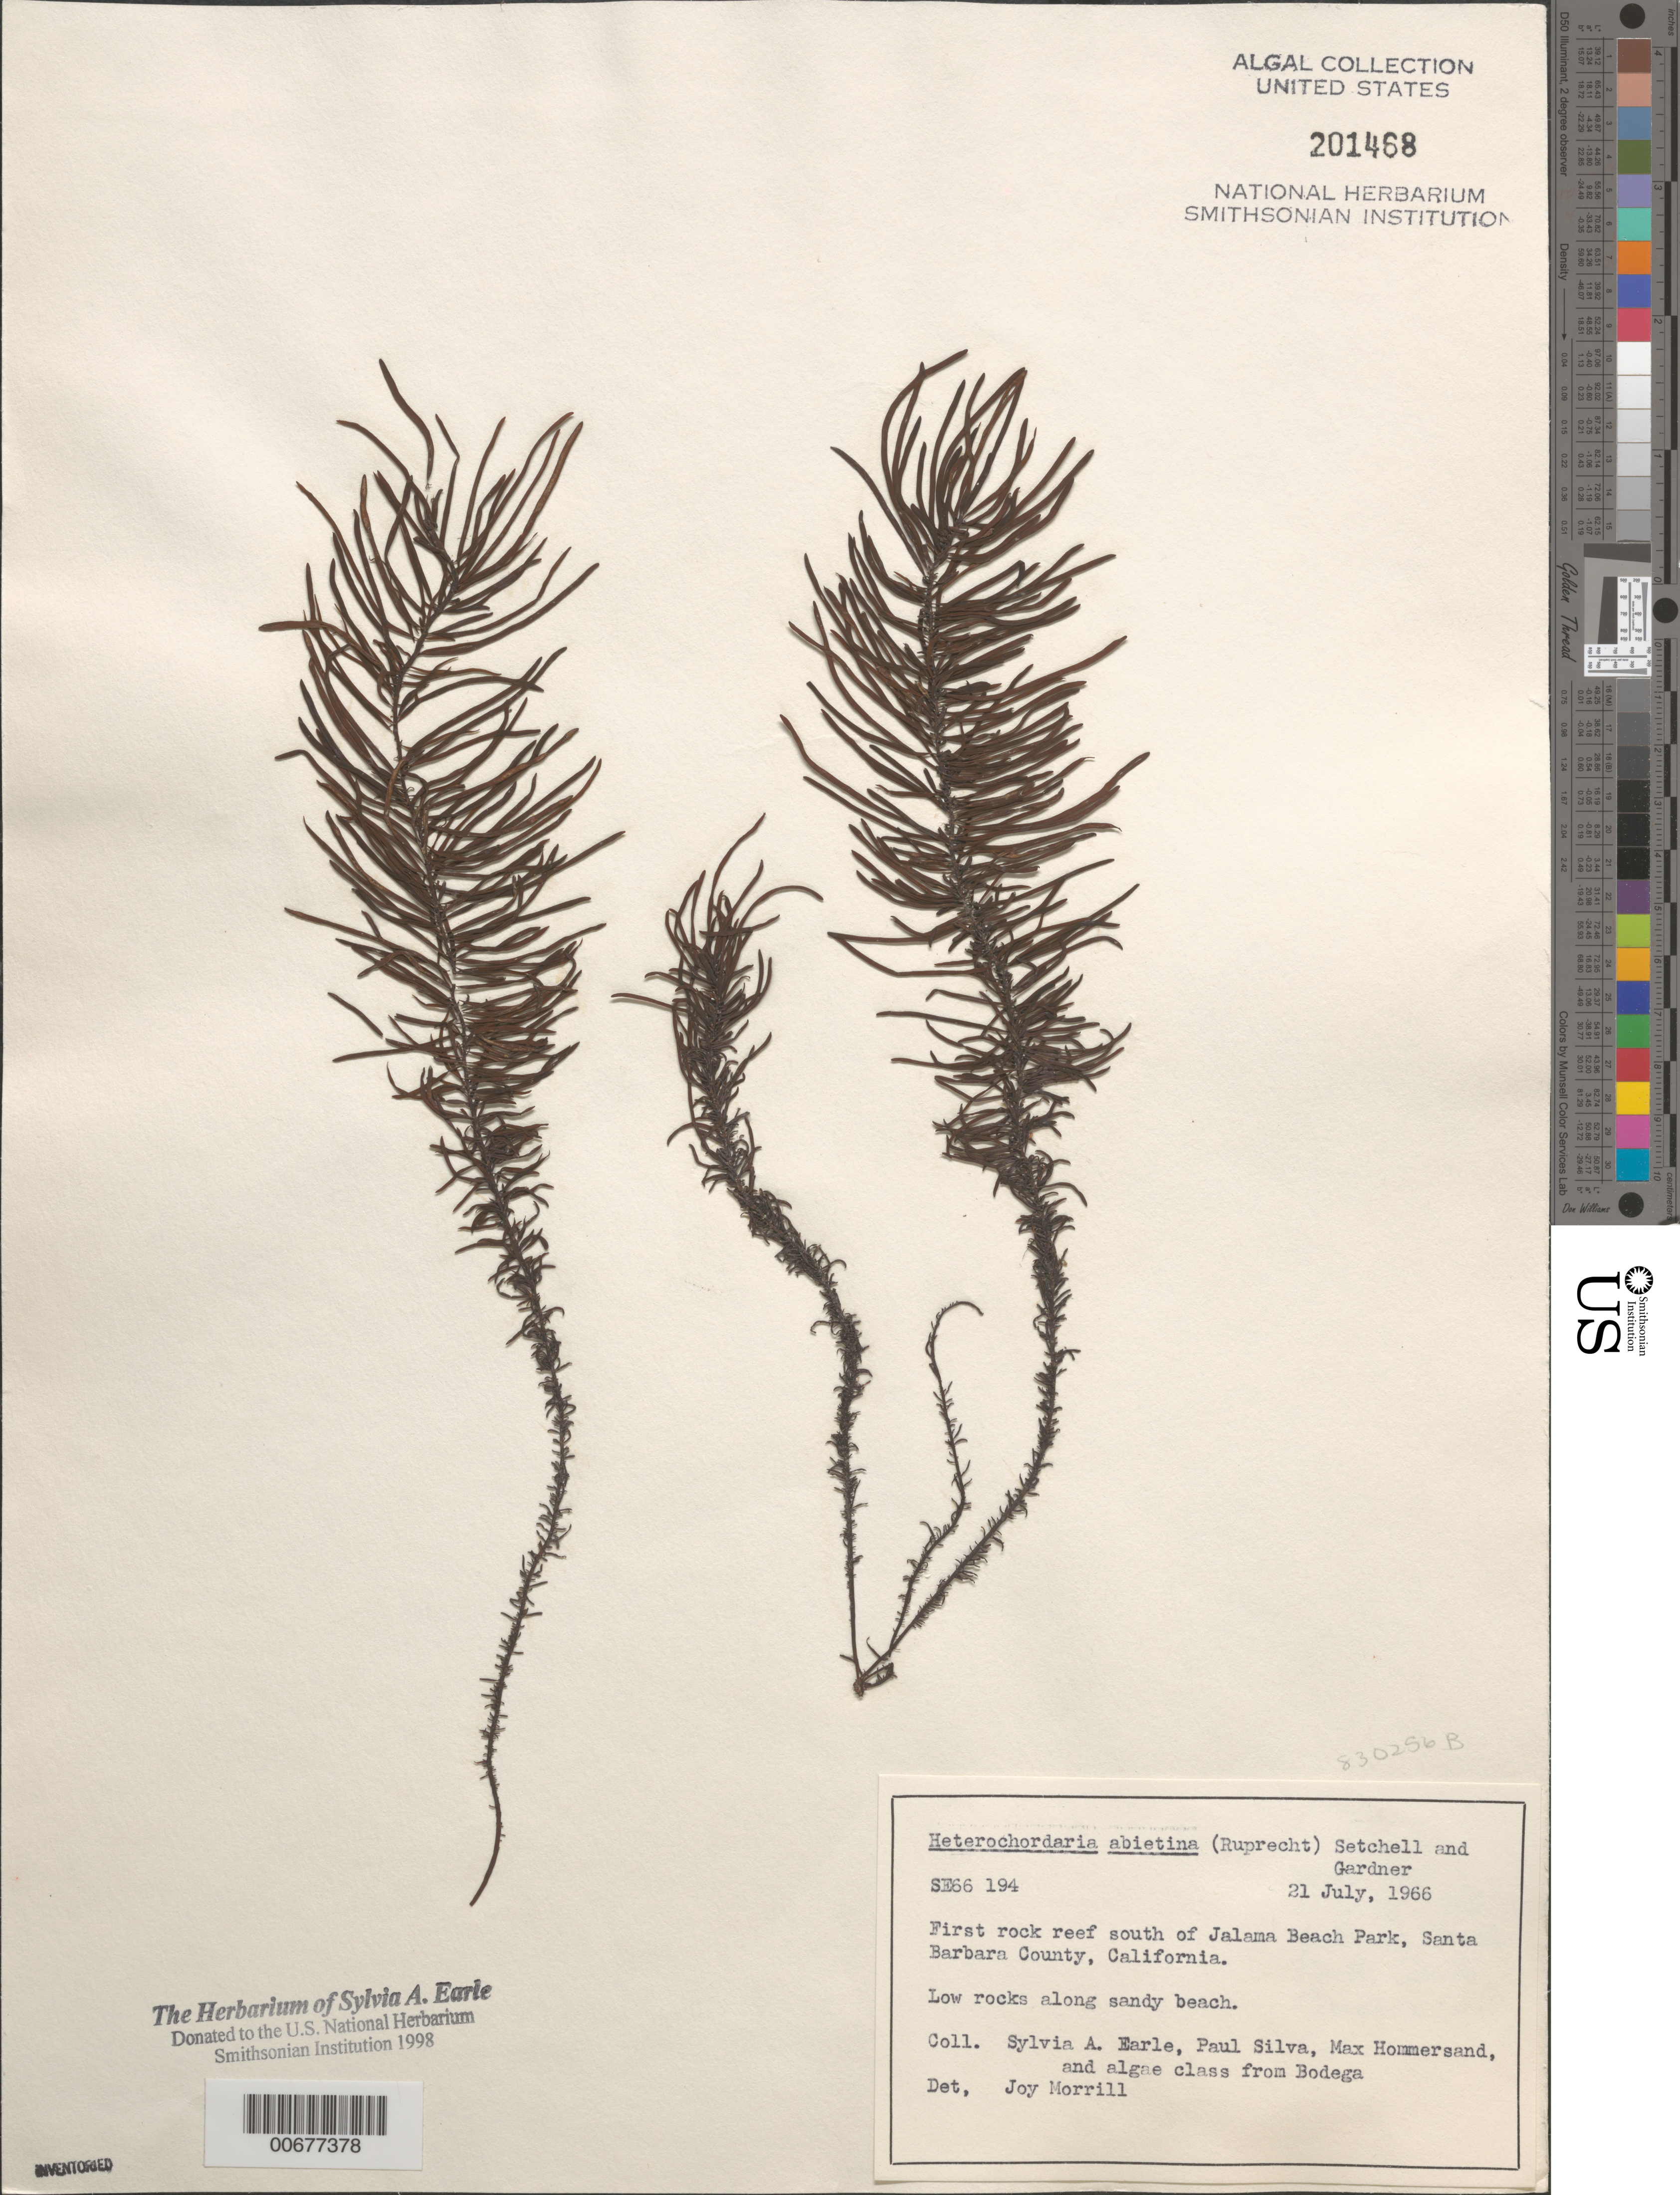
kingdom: Chromista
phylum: Ochrophyta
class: Phaeophyceae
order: Ectocarpales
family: Chordariaceae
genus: Analipus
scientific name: Analipus japonicus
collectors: S. A. Earle, P. C. Silva, M. H. Hommersand & Bodega Algae Class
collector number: SE 66194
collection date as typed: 21 Jul 1966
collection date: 1966-07-21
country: United States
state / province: California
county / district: Santa Barbara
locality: Reef south of Jalama Beach Park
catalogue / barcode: US 201468